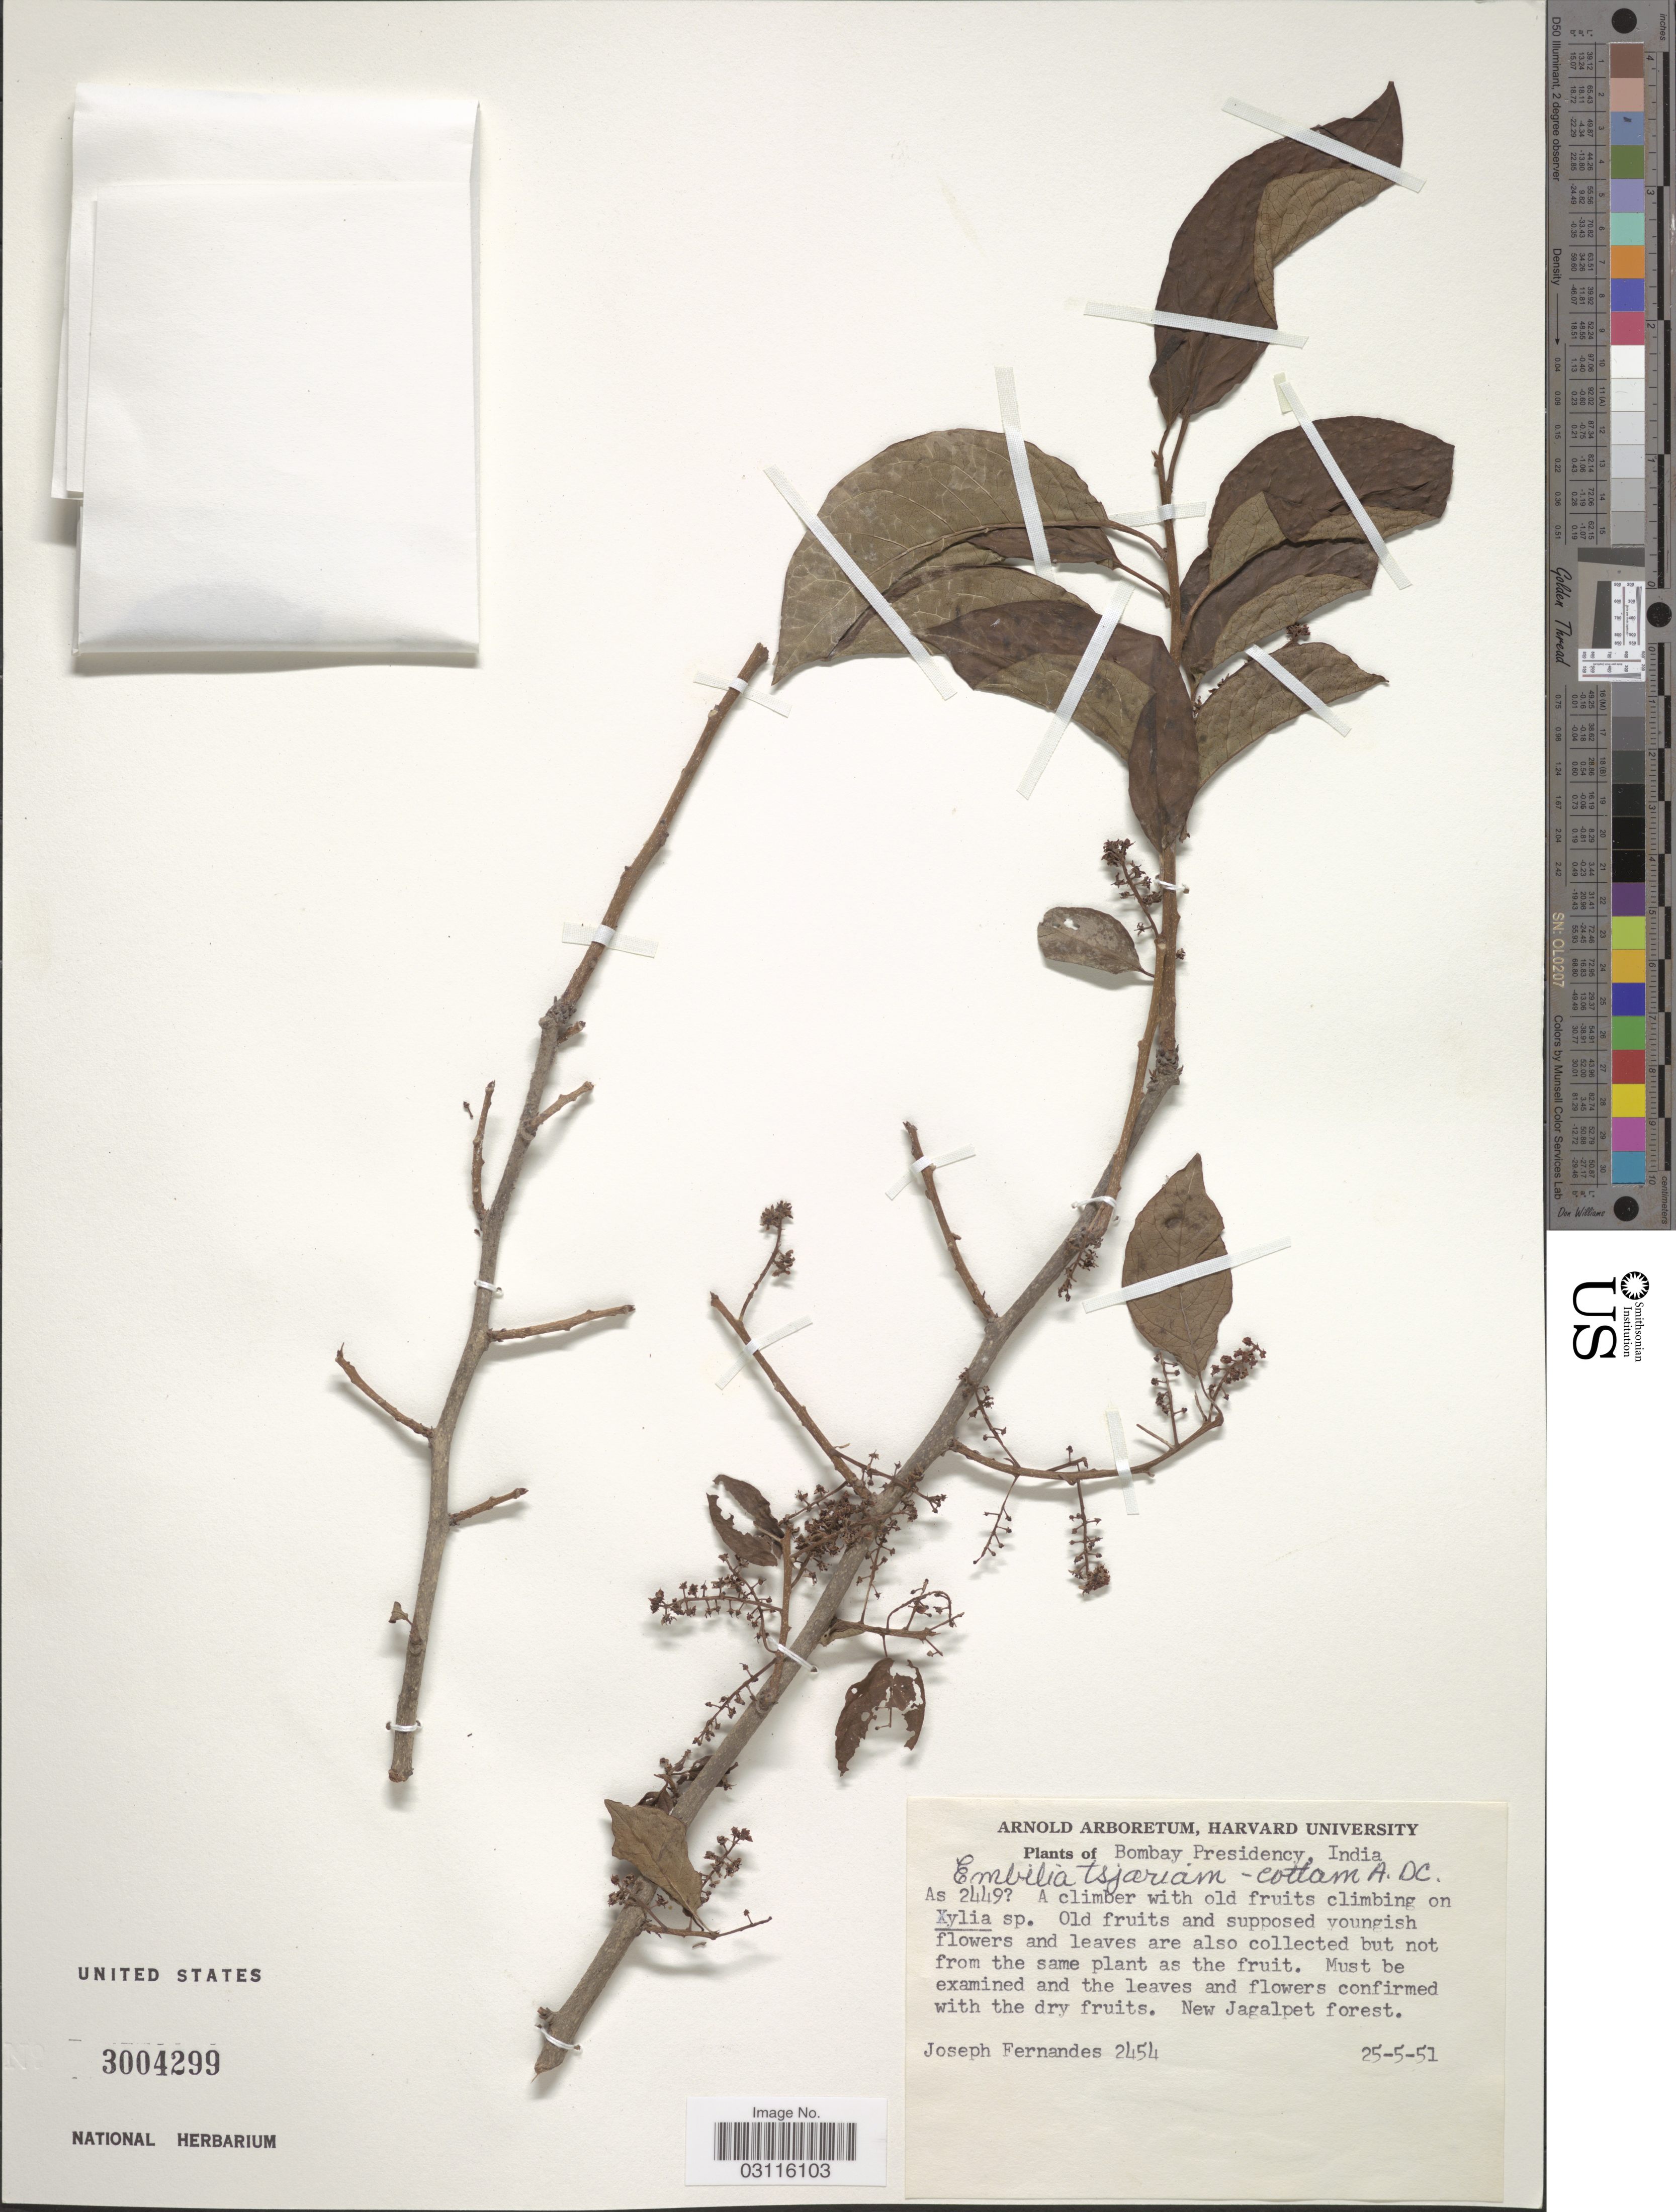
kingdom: Plantae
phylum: Tracheophyta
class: Magnoliopsida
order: Ericales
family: Primulaceae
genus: Embelia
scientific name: Embelia tsjeriam-cottam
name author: (Roem. & Schult.) A. DC.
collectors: J. Fernandes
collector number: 2454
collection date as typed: Transcribed d/m/y: 25/5/51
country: India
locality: Bombay Presidency, New Jagalpet forest.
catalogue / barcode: US 3004299